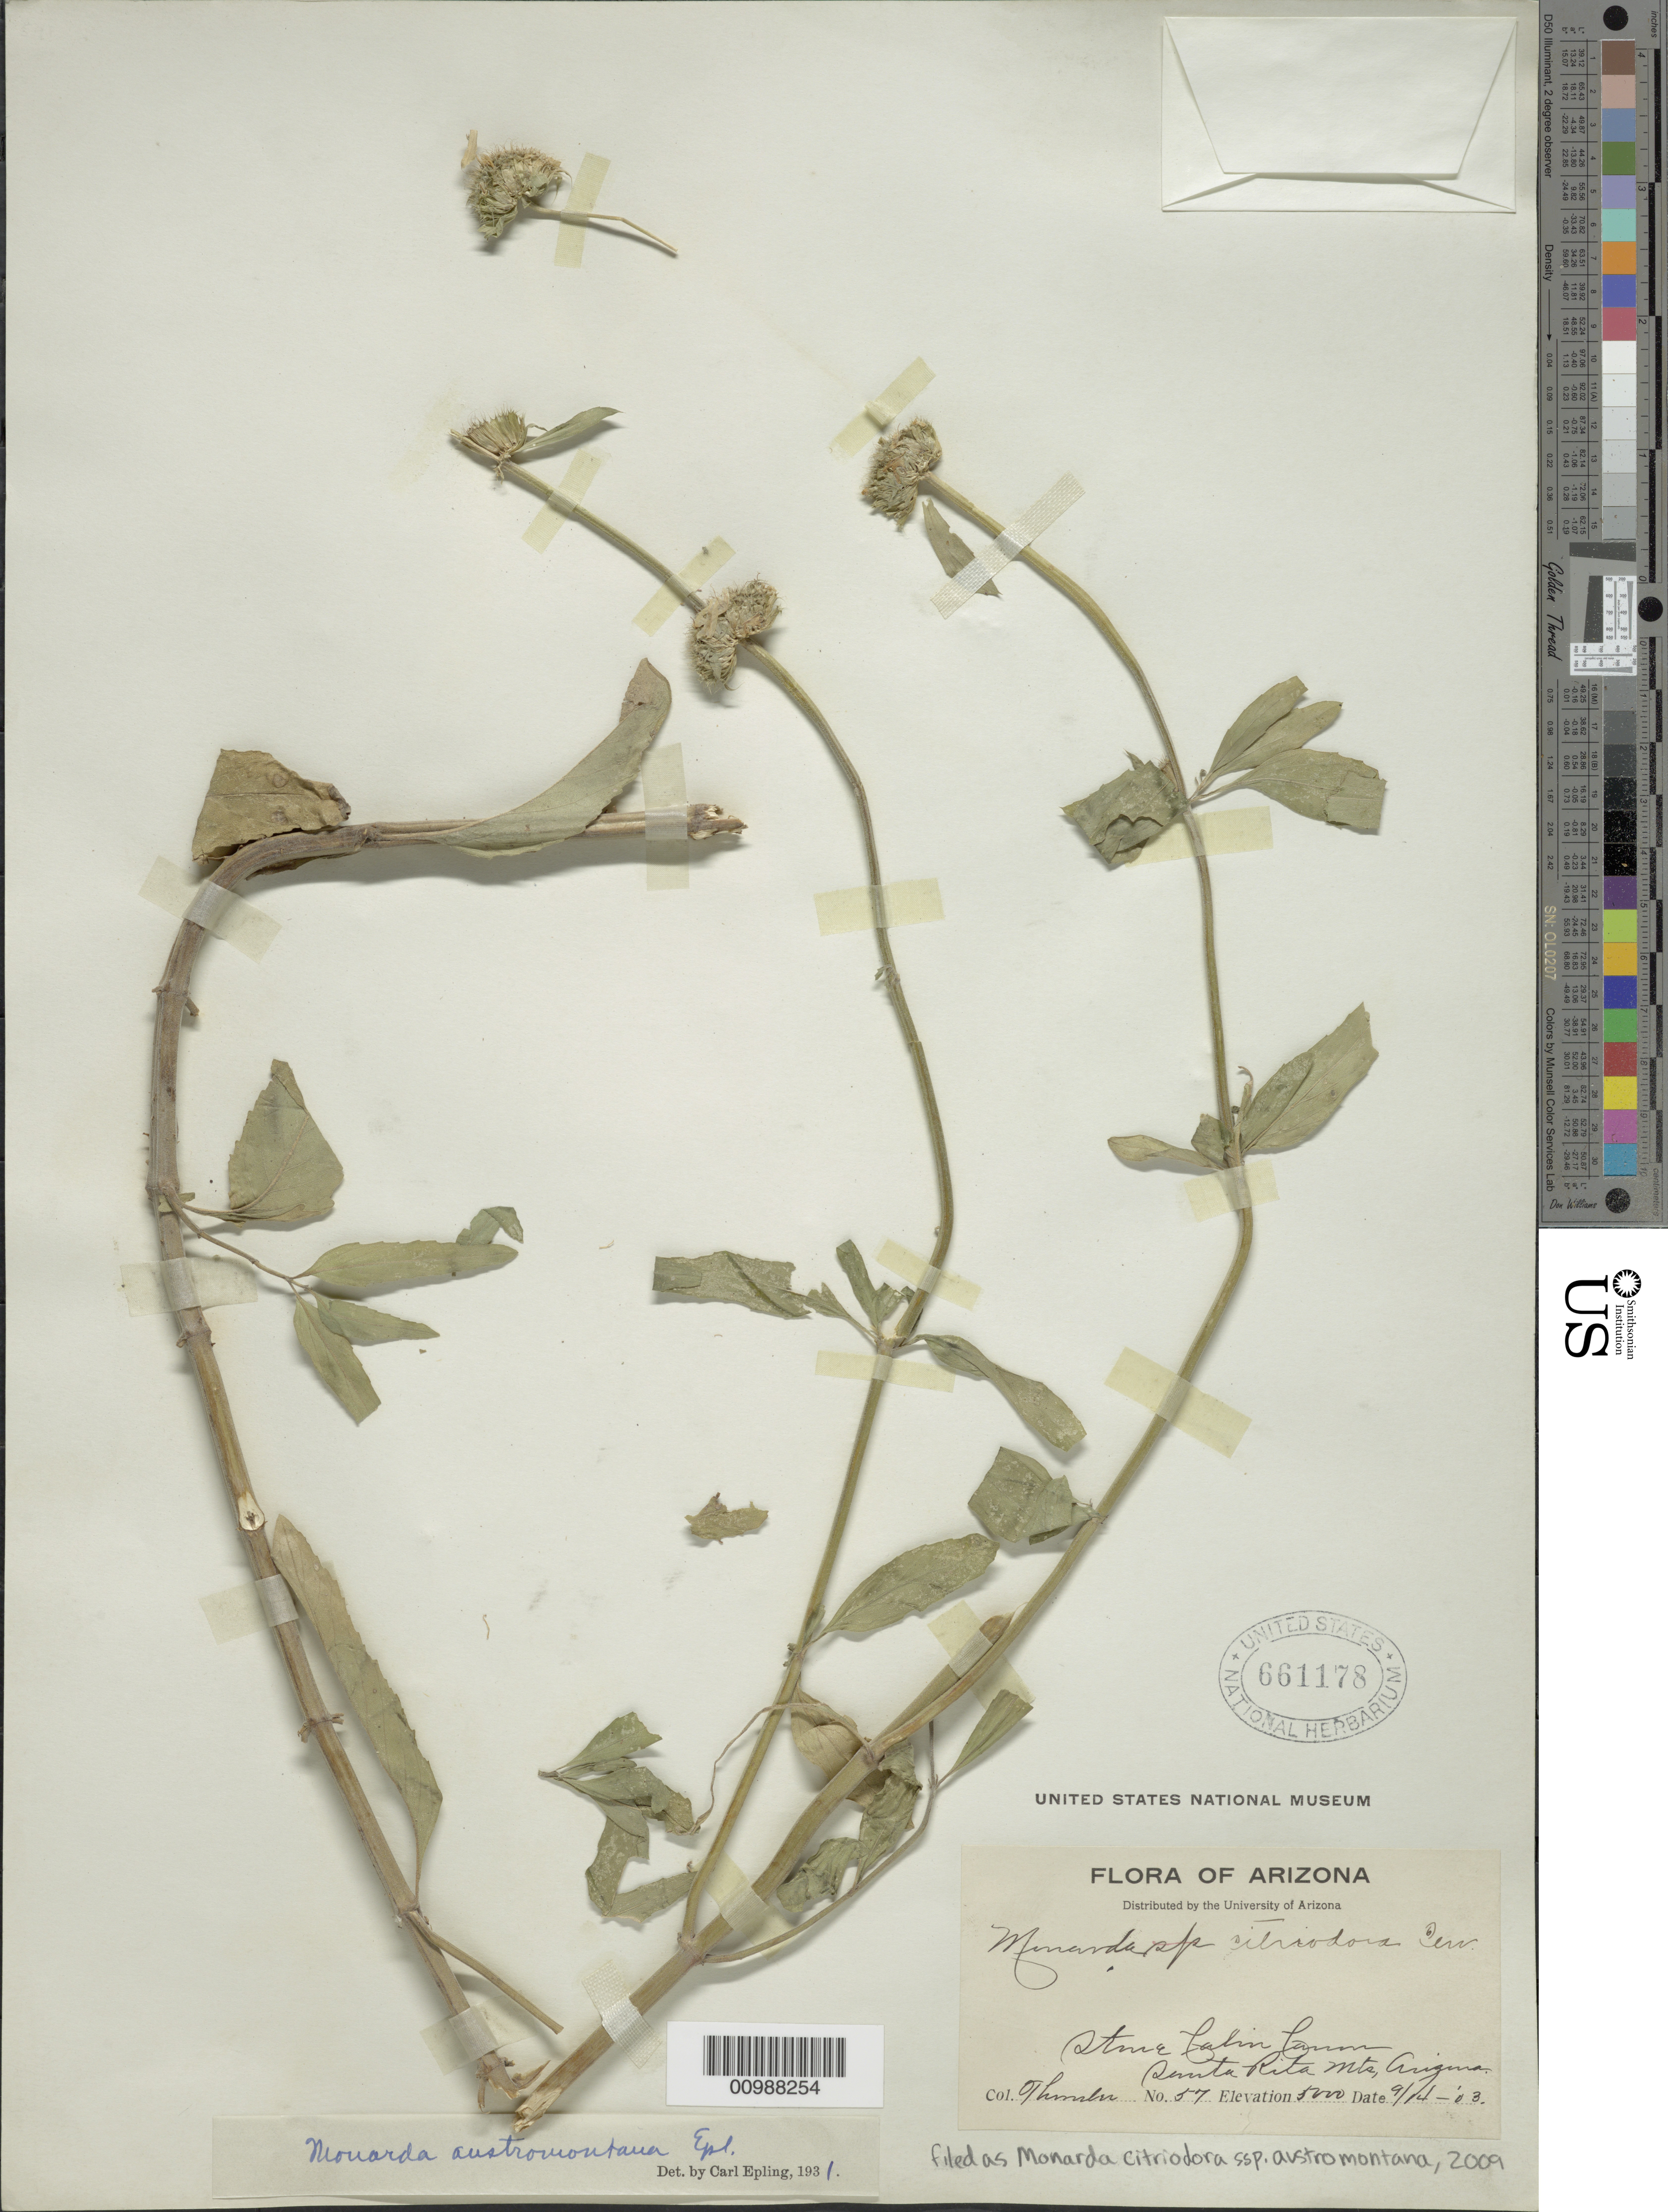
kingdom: Plantae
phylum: Tracheophyta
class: Magnoliopsida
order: Lamiales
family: Lamiaceae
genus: Monarda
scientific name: Monarda citriodora subsp. austromontana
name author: (Epling) Scora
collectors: -- Thurber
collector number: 57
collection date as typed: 14 Sep 1903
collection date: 1903-09-14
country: United States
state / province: Arizona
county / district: Santa Cruz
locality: Santa Rita Mountains.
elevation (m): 5000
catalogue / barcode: US 661178